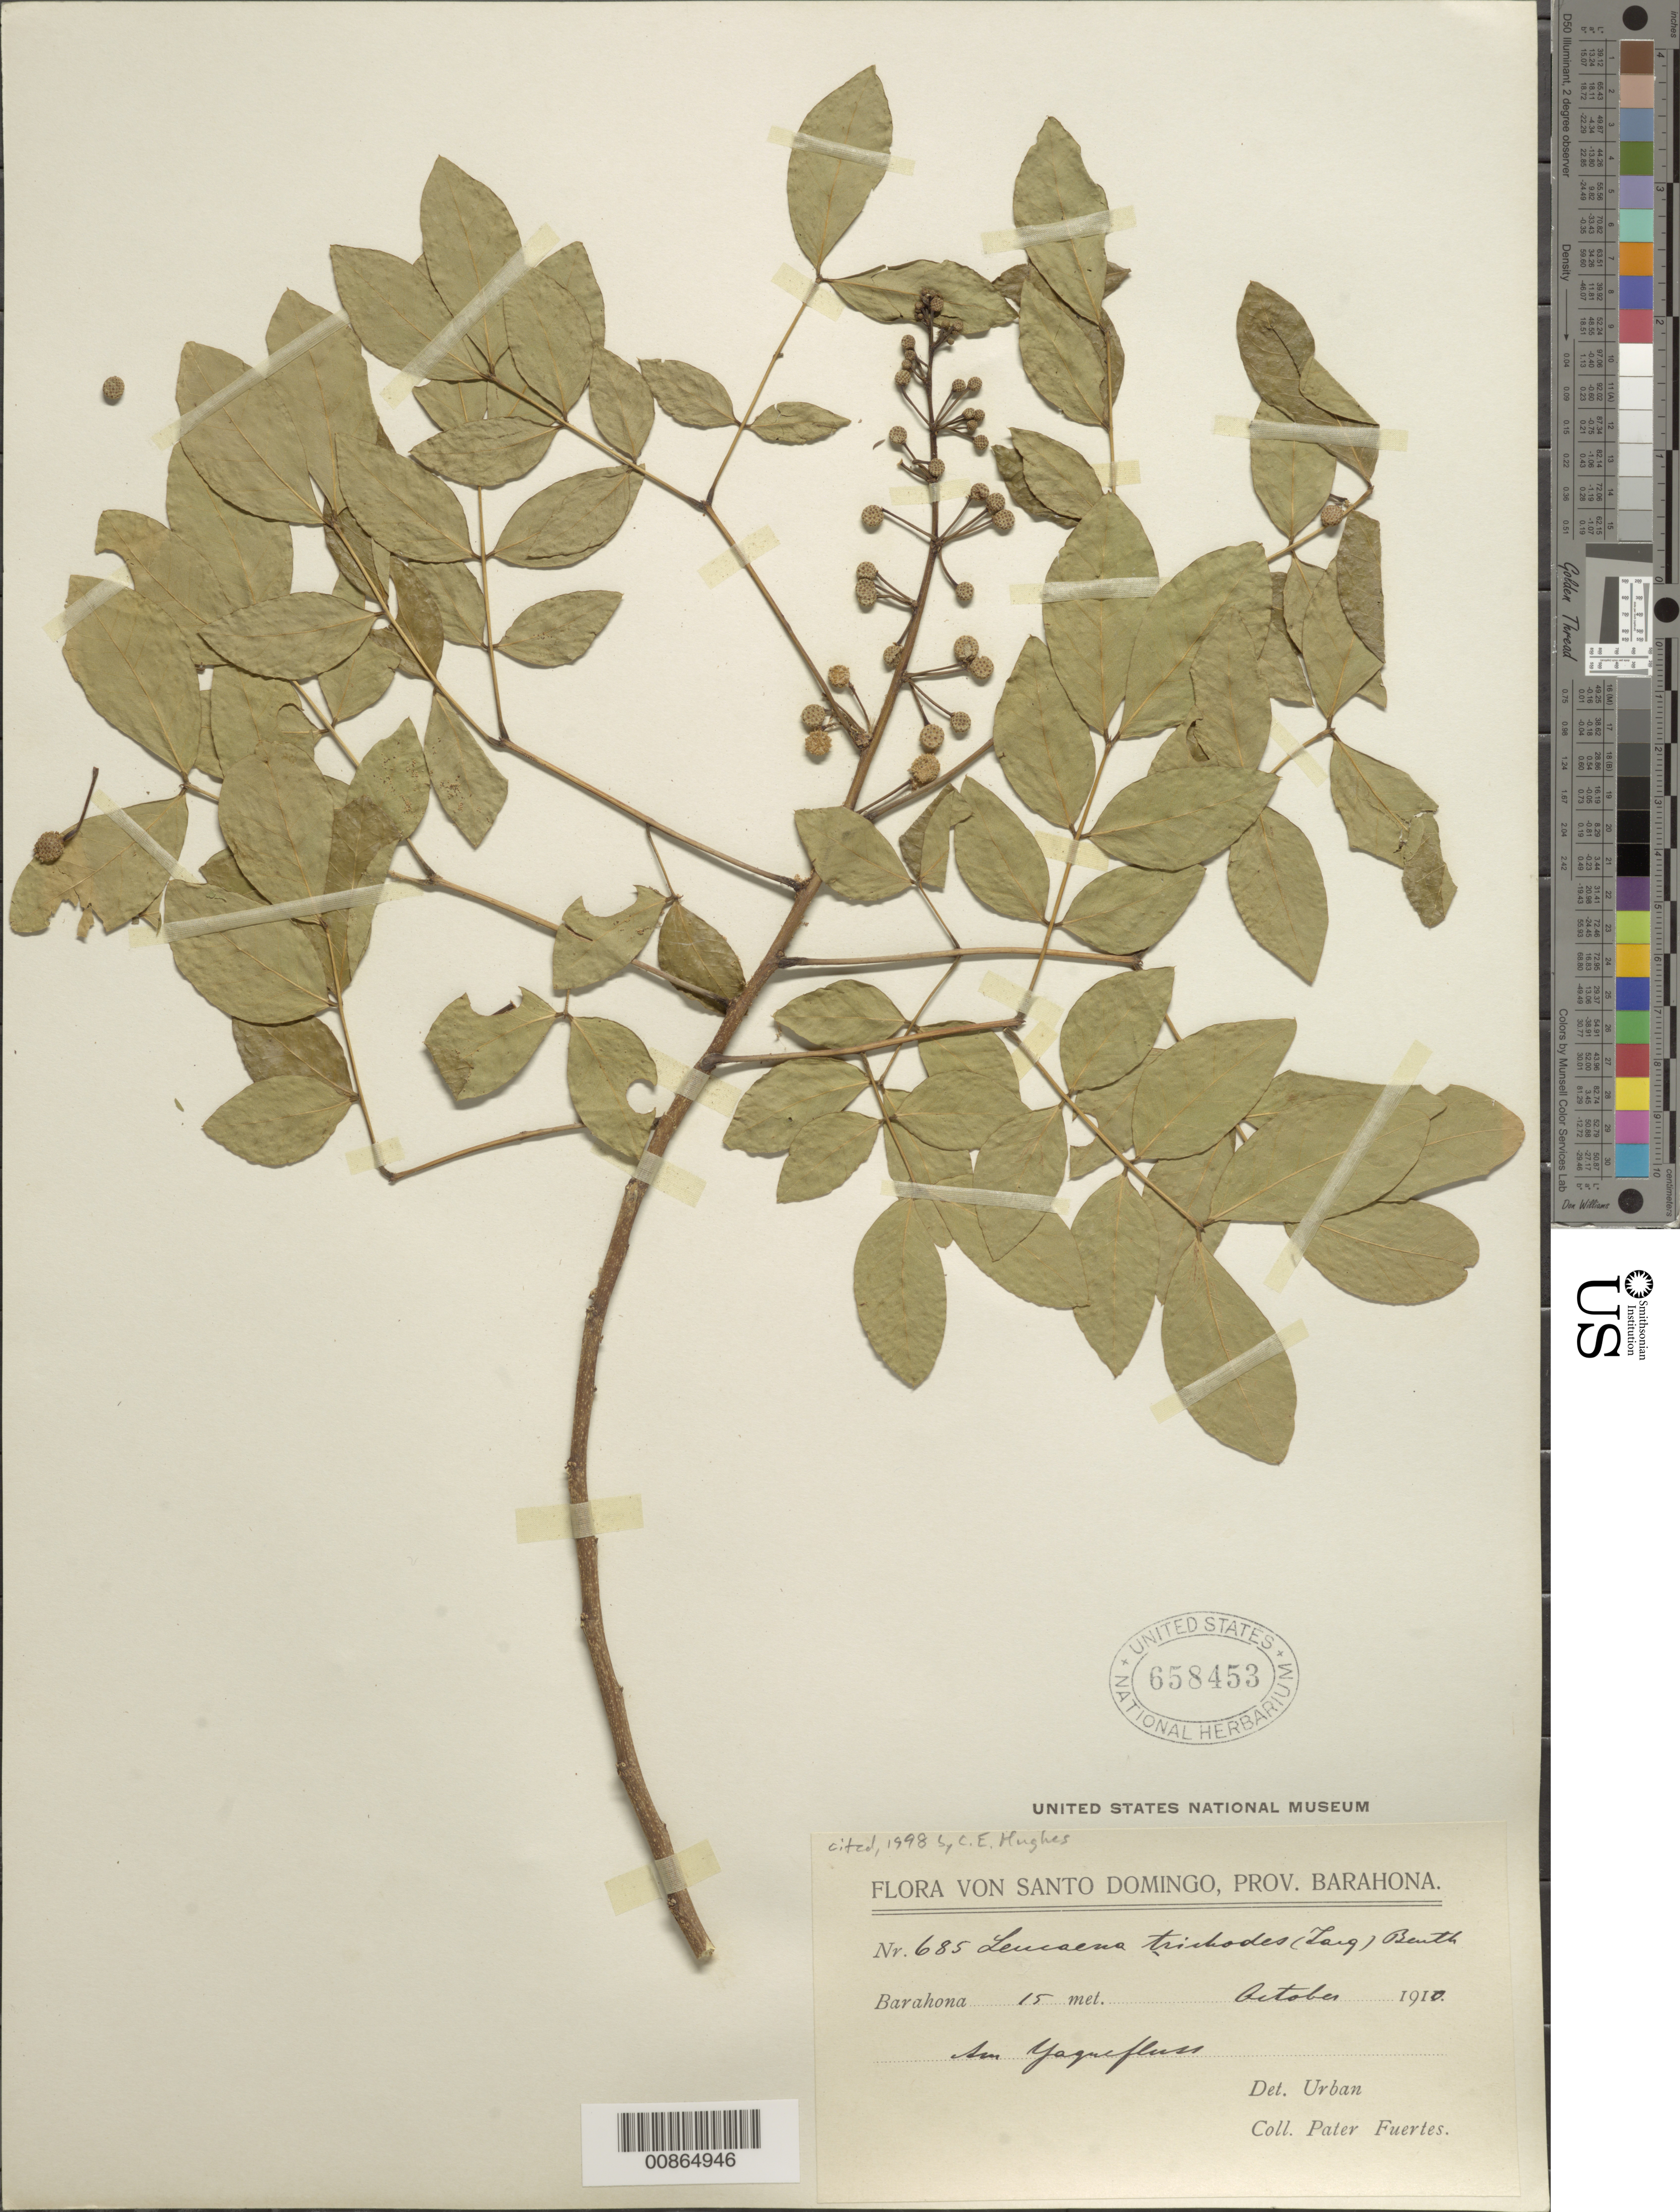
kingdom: Plantae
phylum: Tracheophyta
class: Magnoliopsida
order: Fabales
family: Fabaceae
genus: Leucaena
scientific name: Leucaena trichodes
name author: (Jacq.) Benth.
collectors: M. D. Fuertes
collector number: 685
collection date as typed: Oct 1910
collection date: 1910-10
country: Dominican Republic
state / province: Barahona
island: Hispaniola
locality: Prov. Barahona. Am Yaquefluss.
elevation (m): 15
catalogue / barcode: US 658453